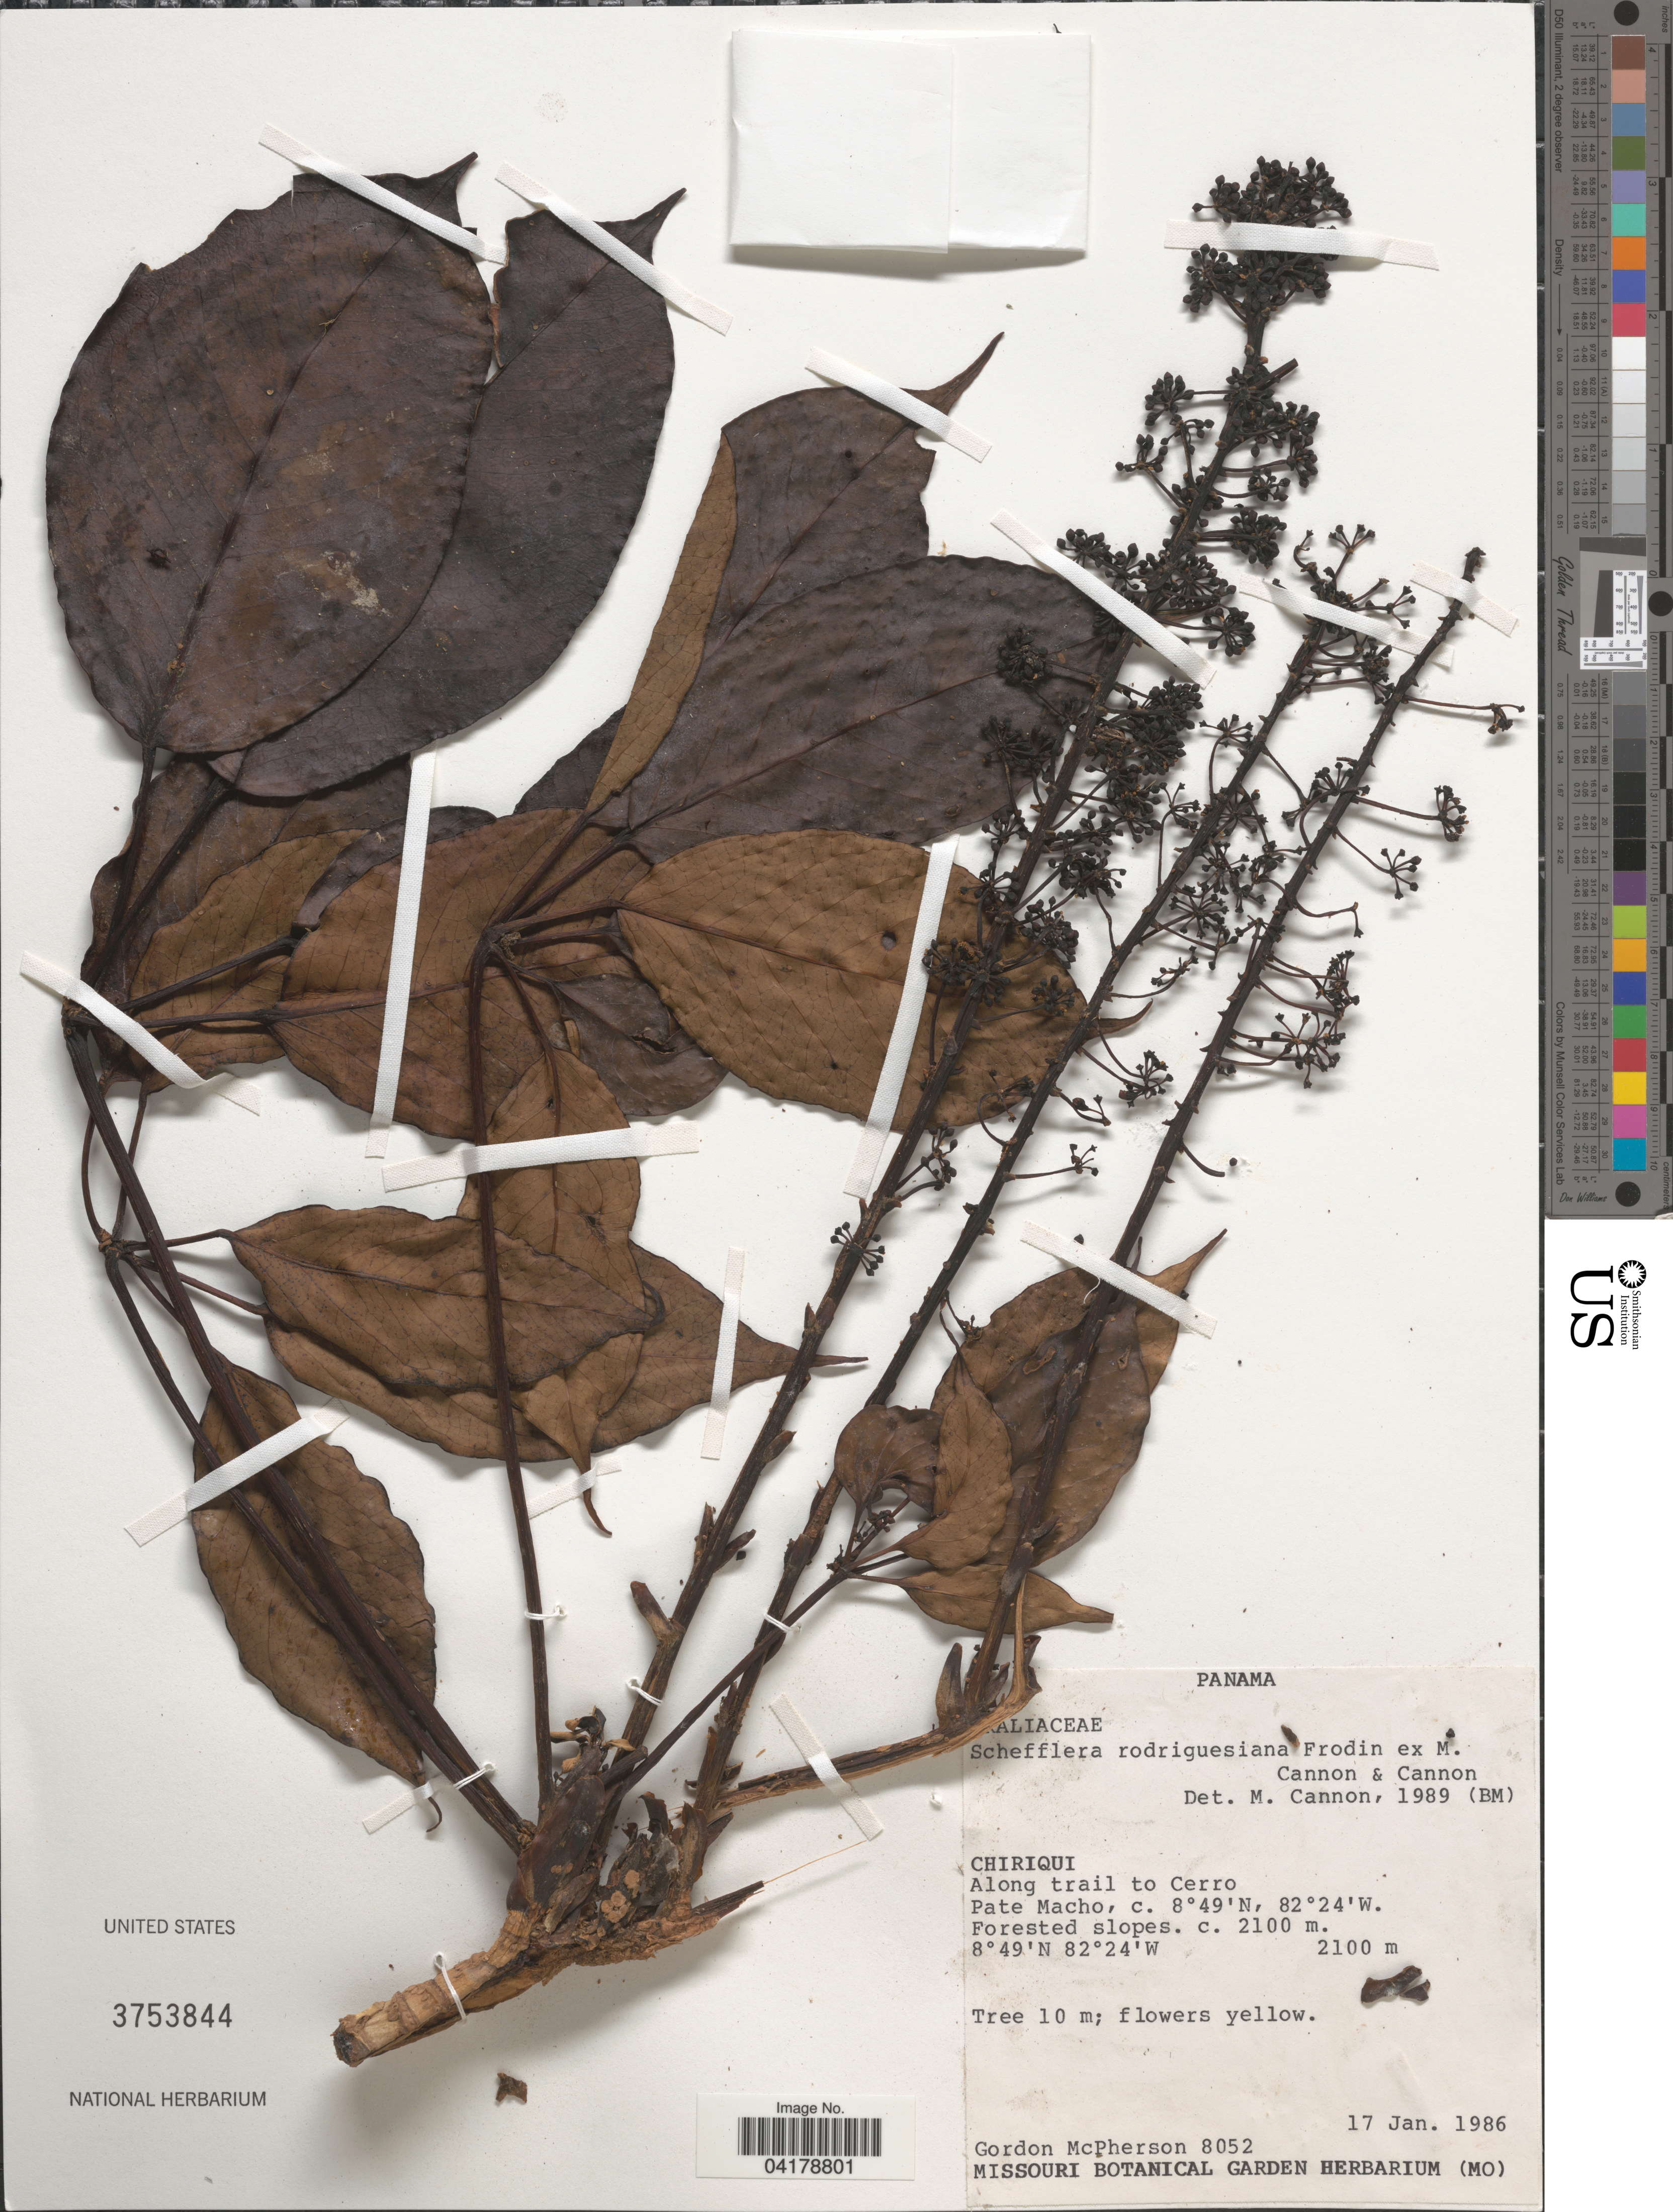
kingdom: Plantae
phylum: Tracheophyta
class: Magnoliopsida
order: Apiales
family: Araliaceae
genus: Schefflera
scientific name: Schefflera rodriguesiana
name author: Frodin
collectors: G. McPherson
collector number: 8052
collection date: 1986-01-17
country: Panama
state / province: Chiriqui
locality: Along trail to Cerro Pate Macho.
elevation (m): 2100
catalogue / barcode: US 3753844